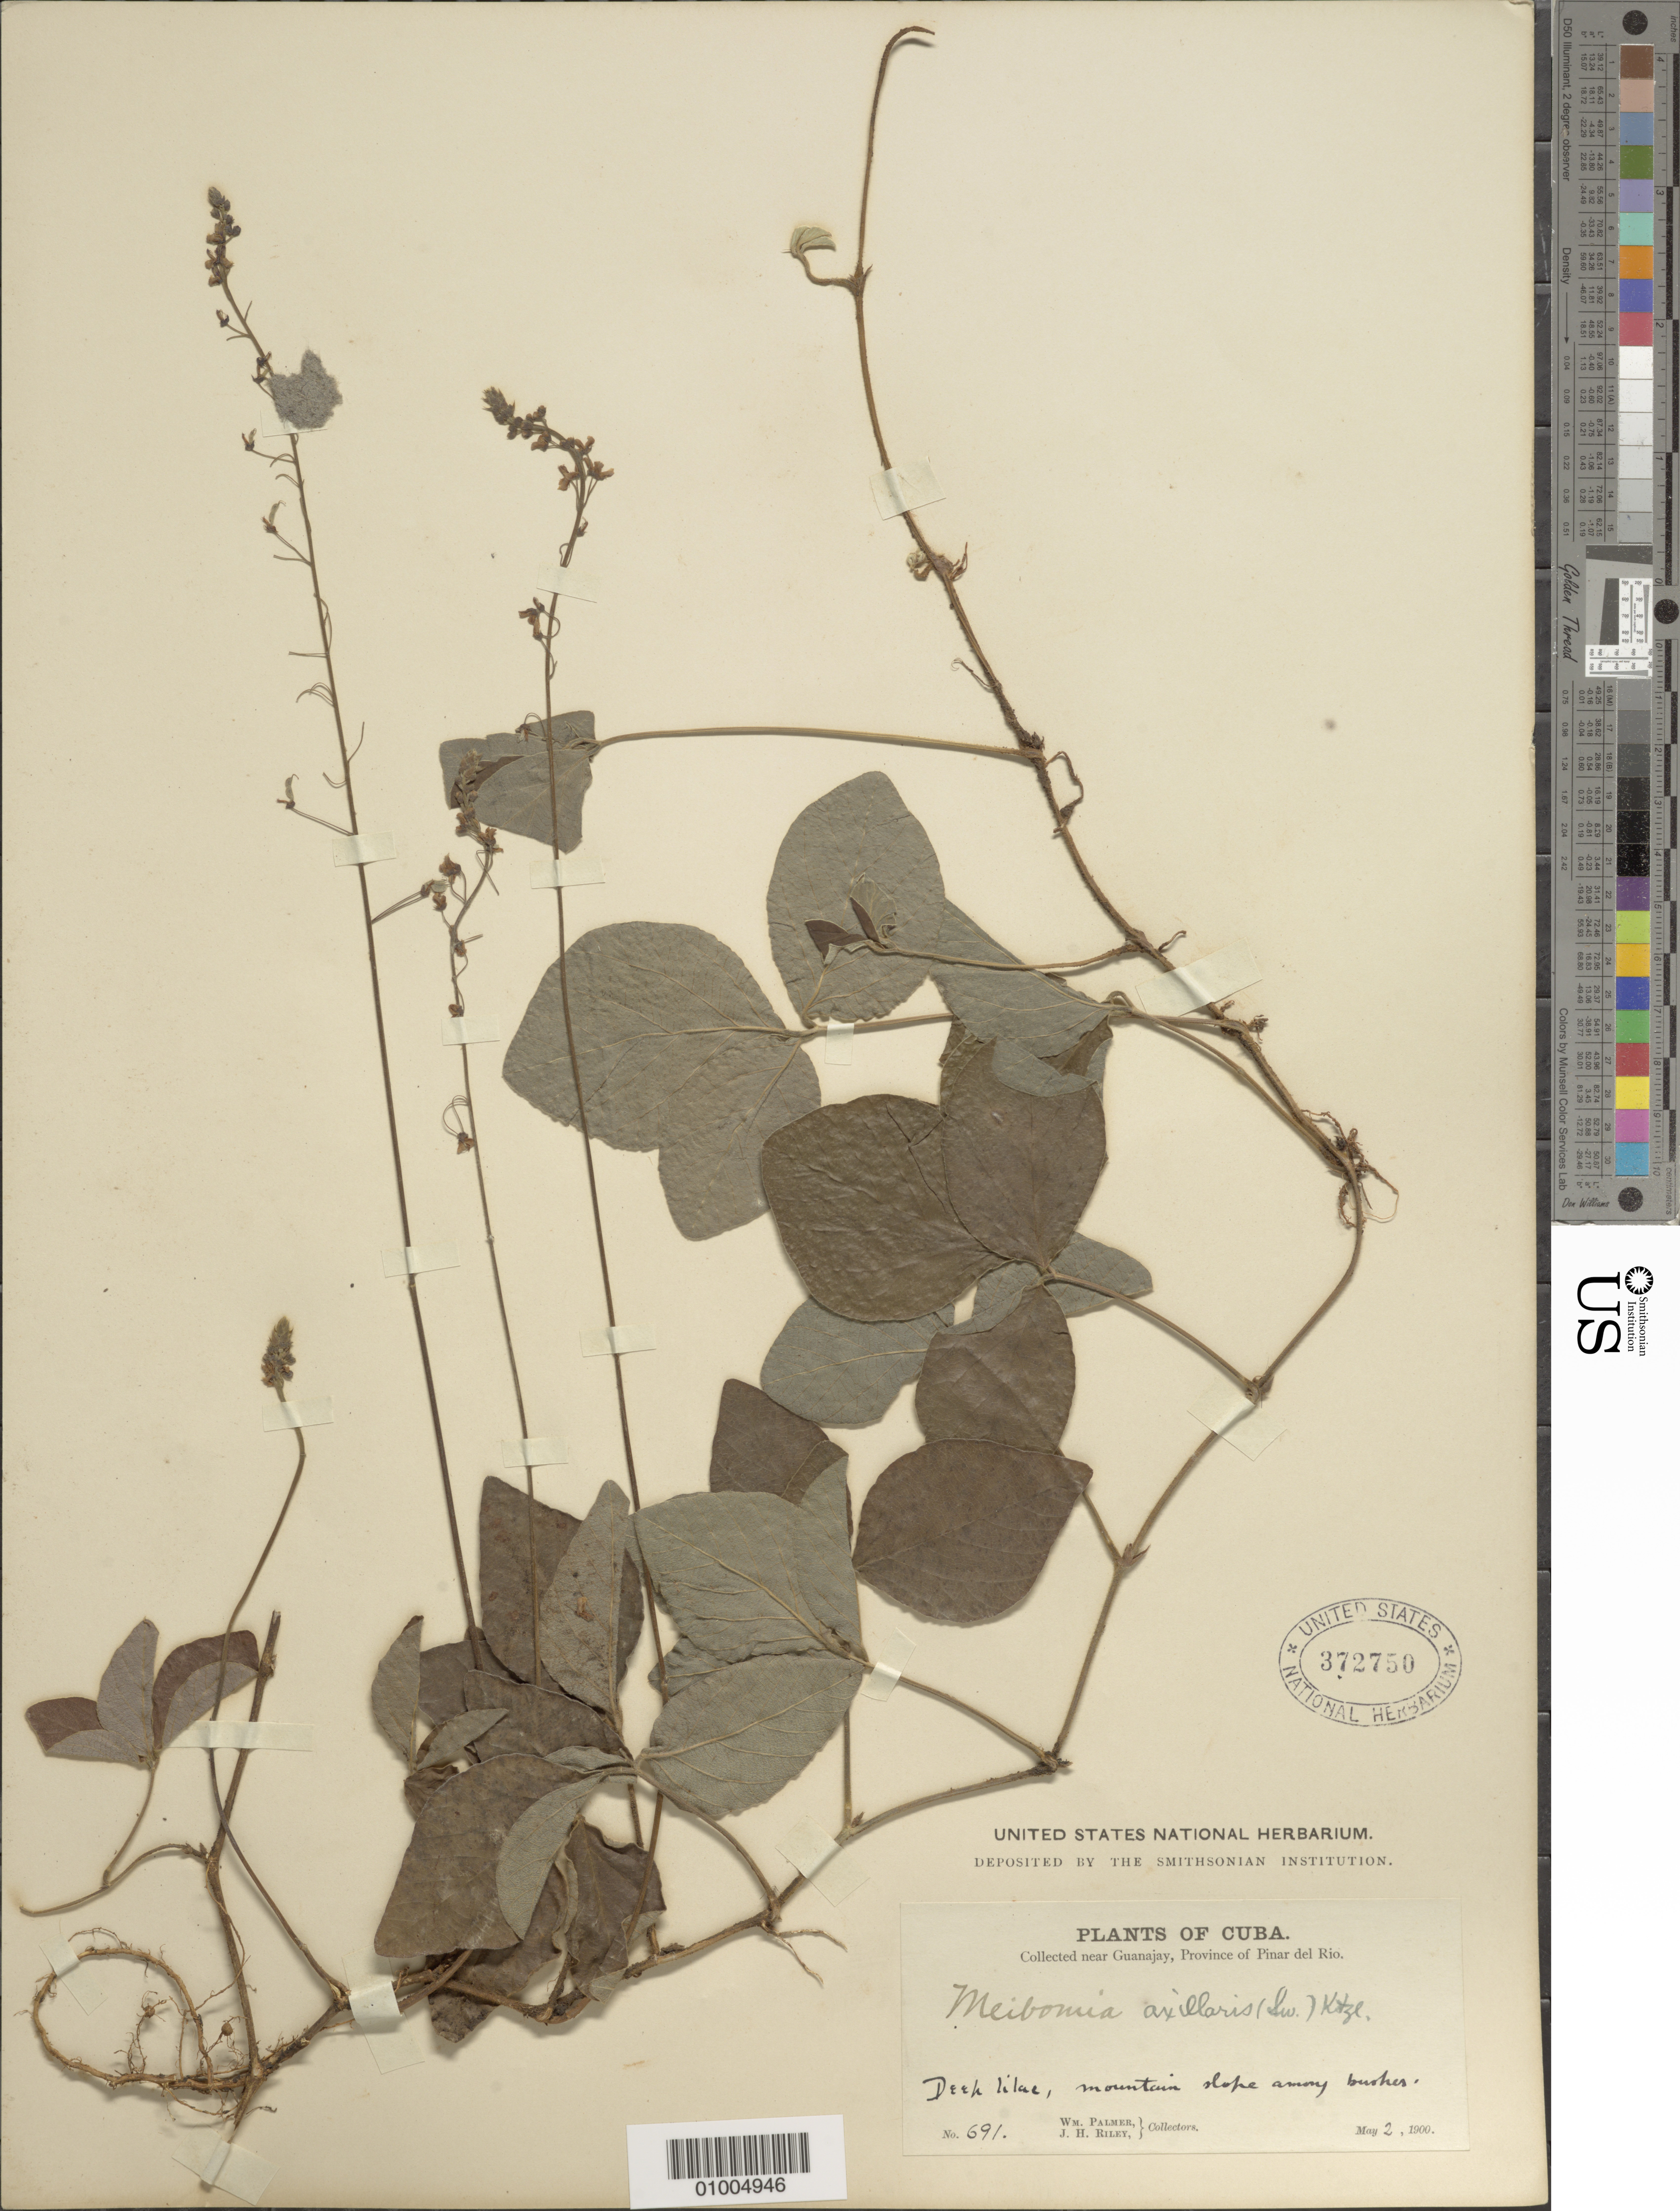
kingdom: Plantae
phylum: Tracheophyta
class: Magnoliopsida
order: Fabales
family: Fabaceae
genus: Desmodium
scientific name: Desmodium axillare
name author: (Sw.) DC.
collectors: W. Palmer & J. H. Riley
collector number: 691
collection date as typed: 02 May 1900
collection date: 1900-05-02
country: Cuba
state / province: Pinar del Rio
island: Cuba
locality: Deep lilac, mt slope among bushes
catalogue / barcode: US 372750